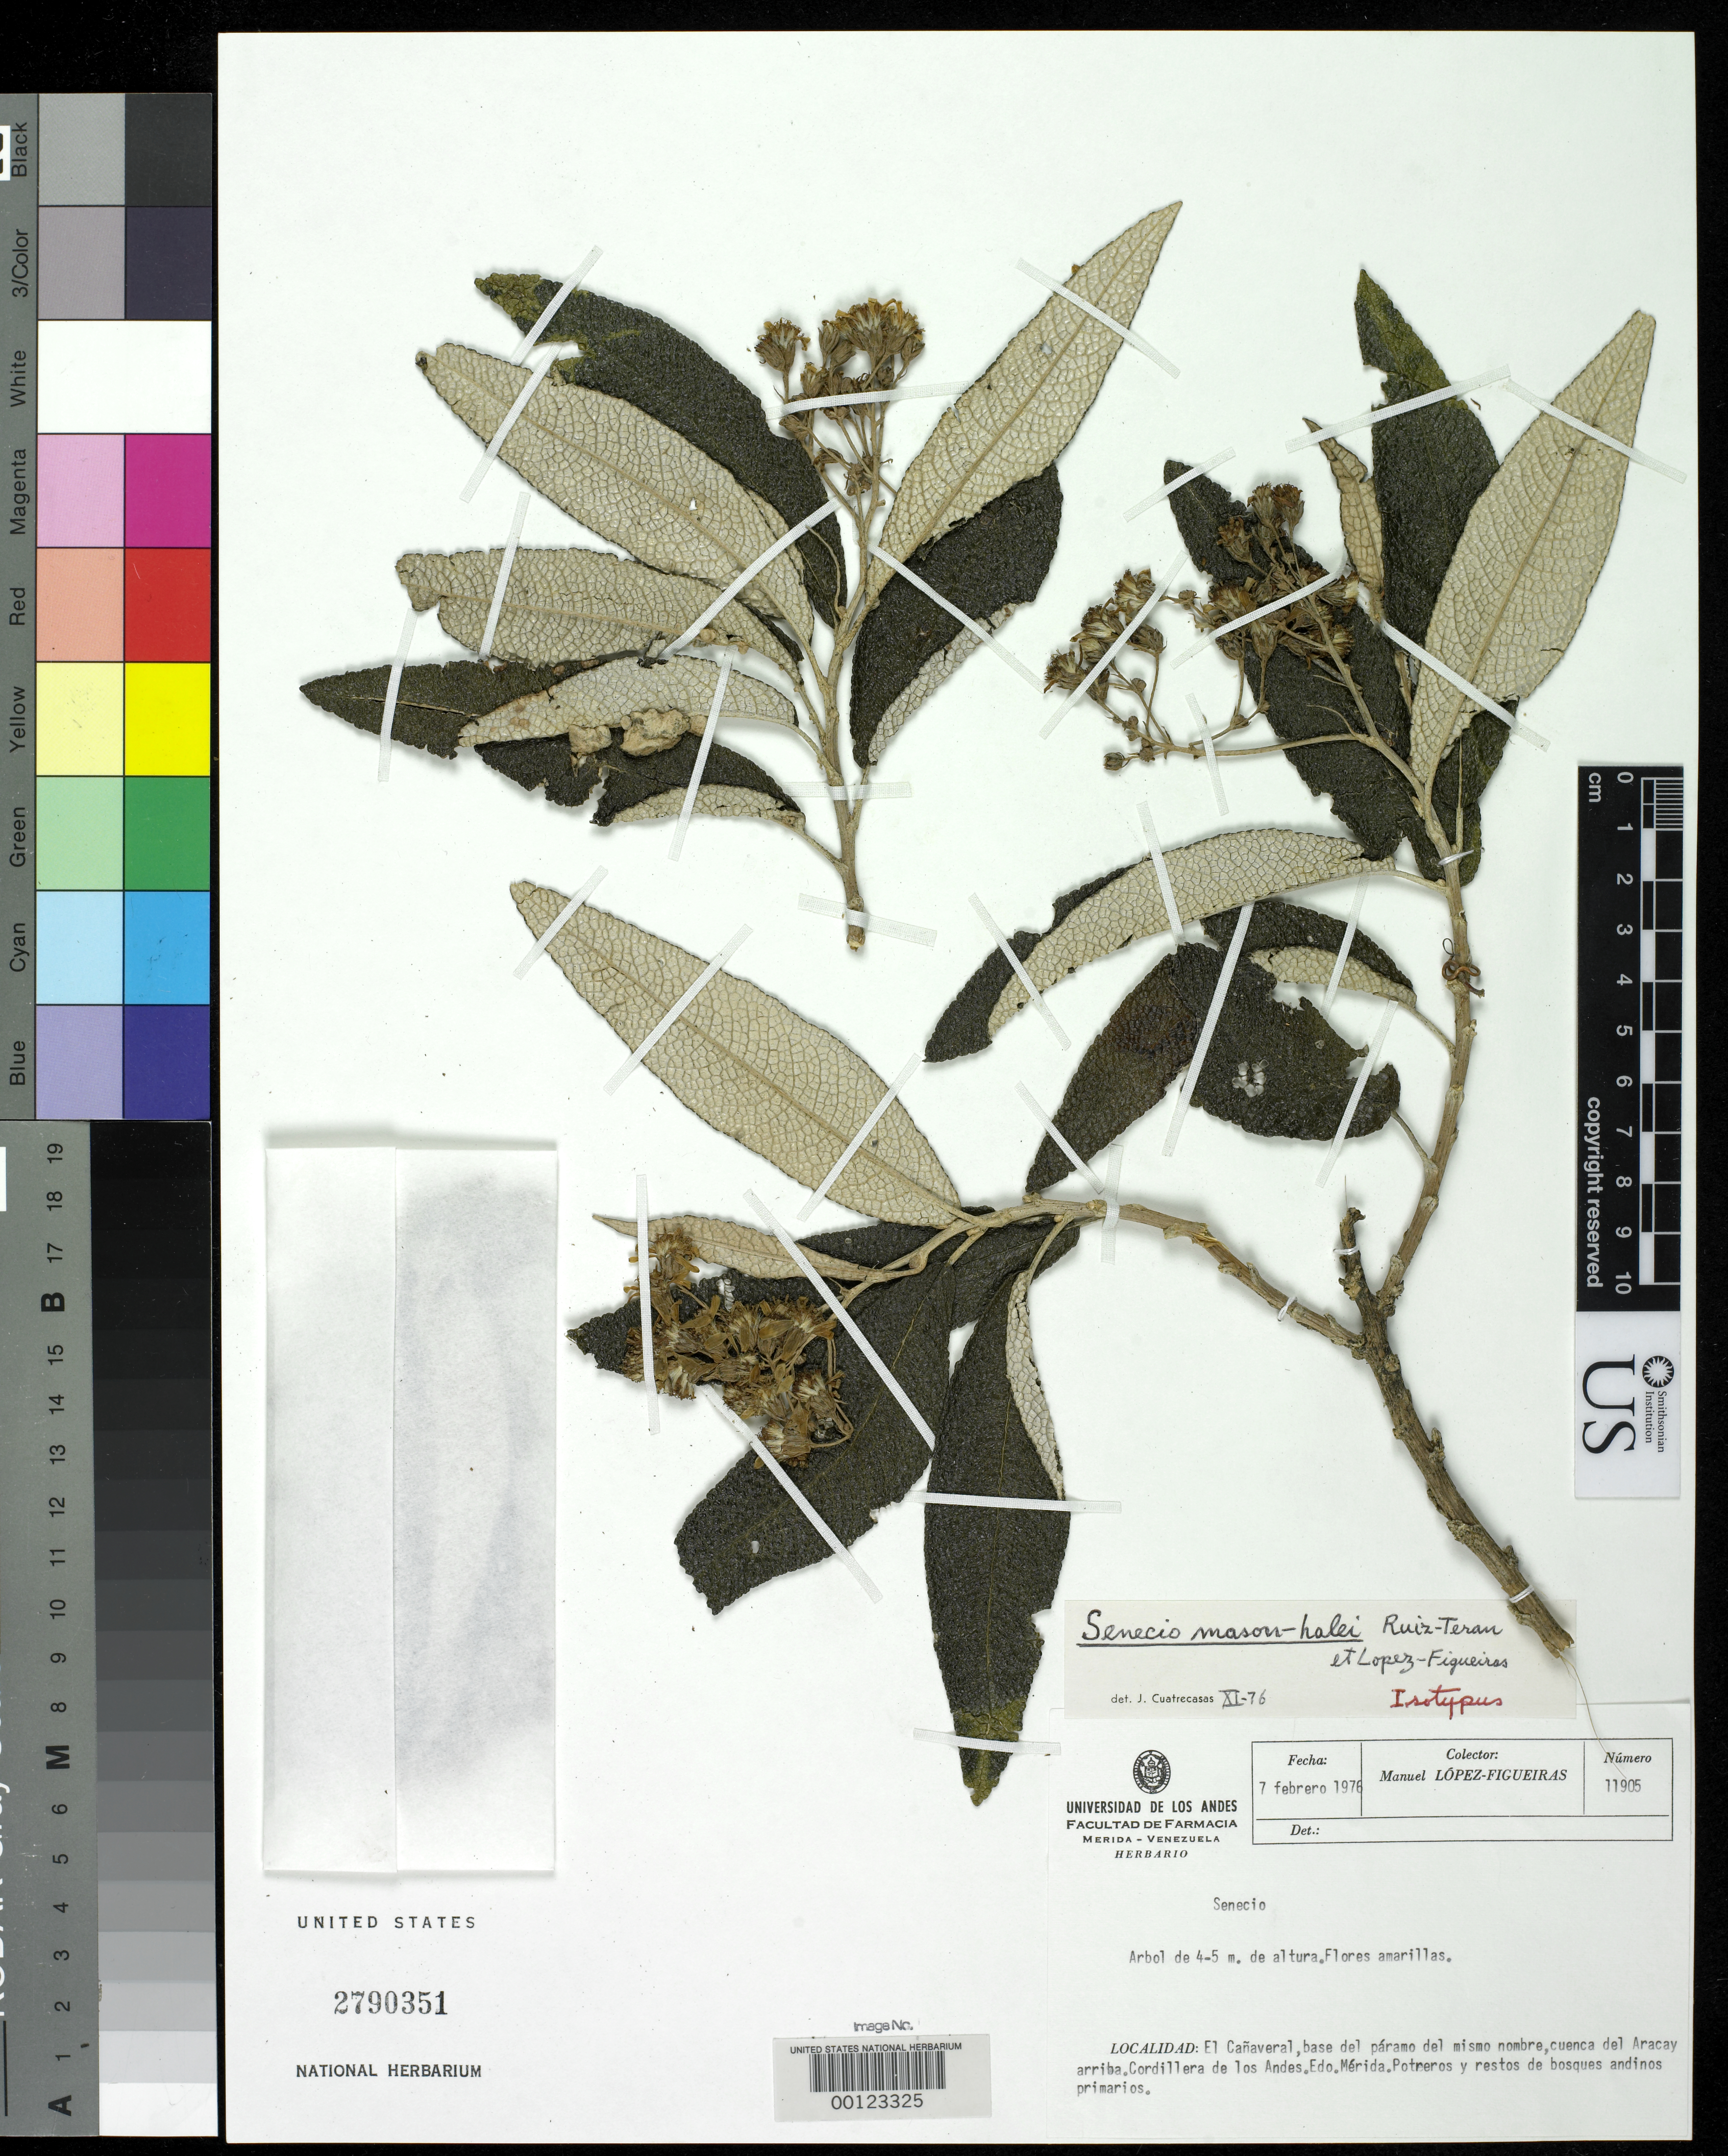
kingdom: Plantae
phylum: Tracheophyta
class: Magnoliopsida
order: Asterales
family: Asteraceae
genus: Senecio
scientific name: Senecio mason-halei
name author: Ruíz-Terán & López Fig.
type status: Isotype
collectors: M. López Figueiras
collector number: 11905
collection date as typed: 07 Feb 1976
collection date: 1976-02-07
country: Venezuela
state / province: Mérida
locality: El Canaveral, Cordillera de Los Andes.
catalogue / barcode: US 2790351